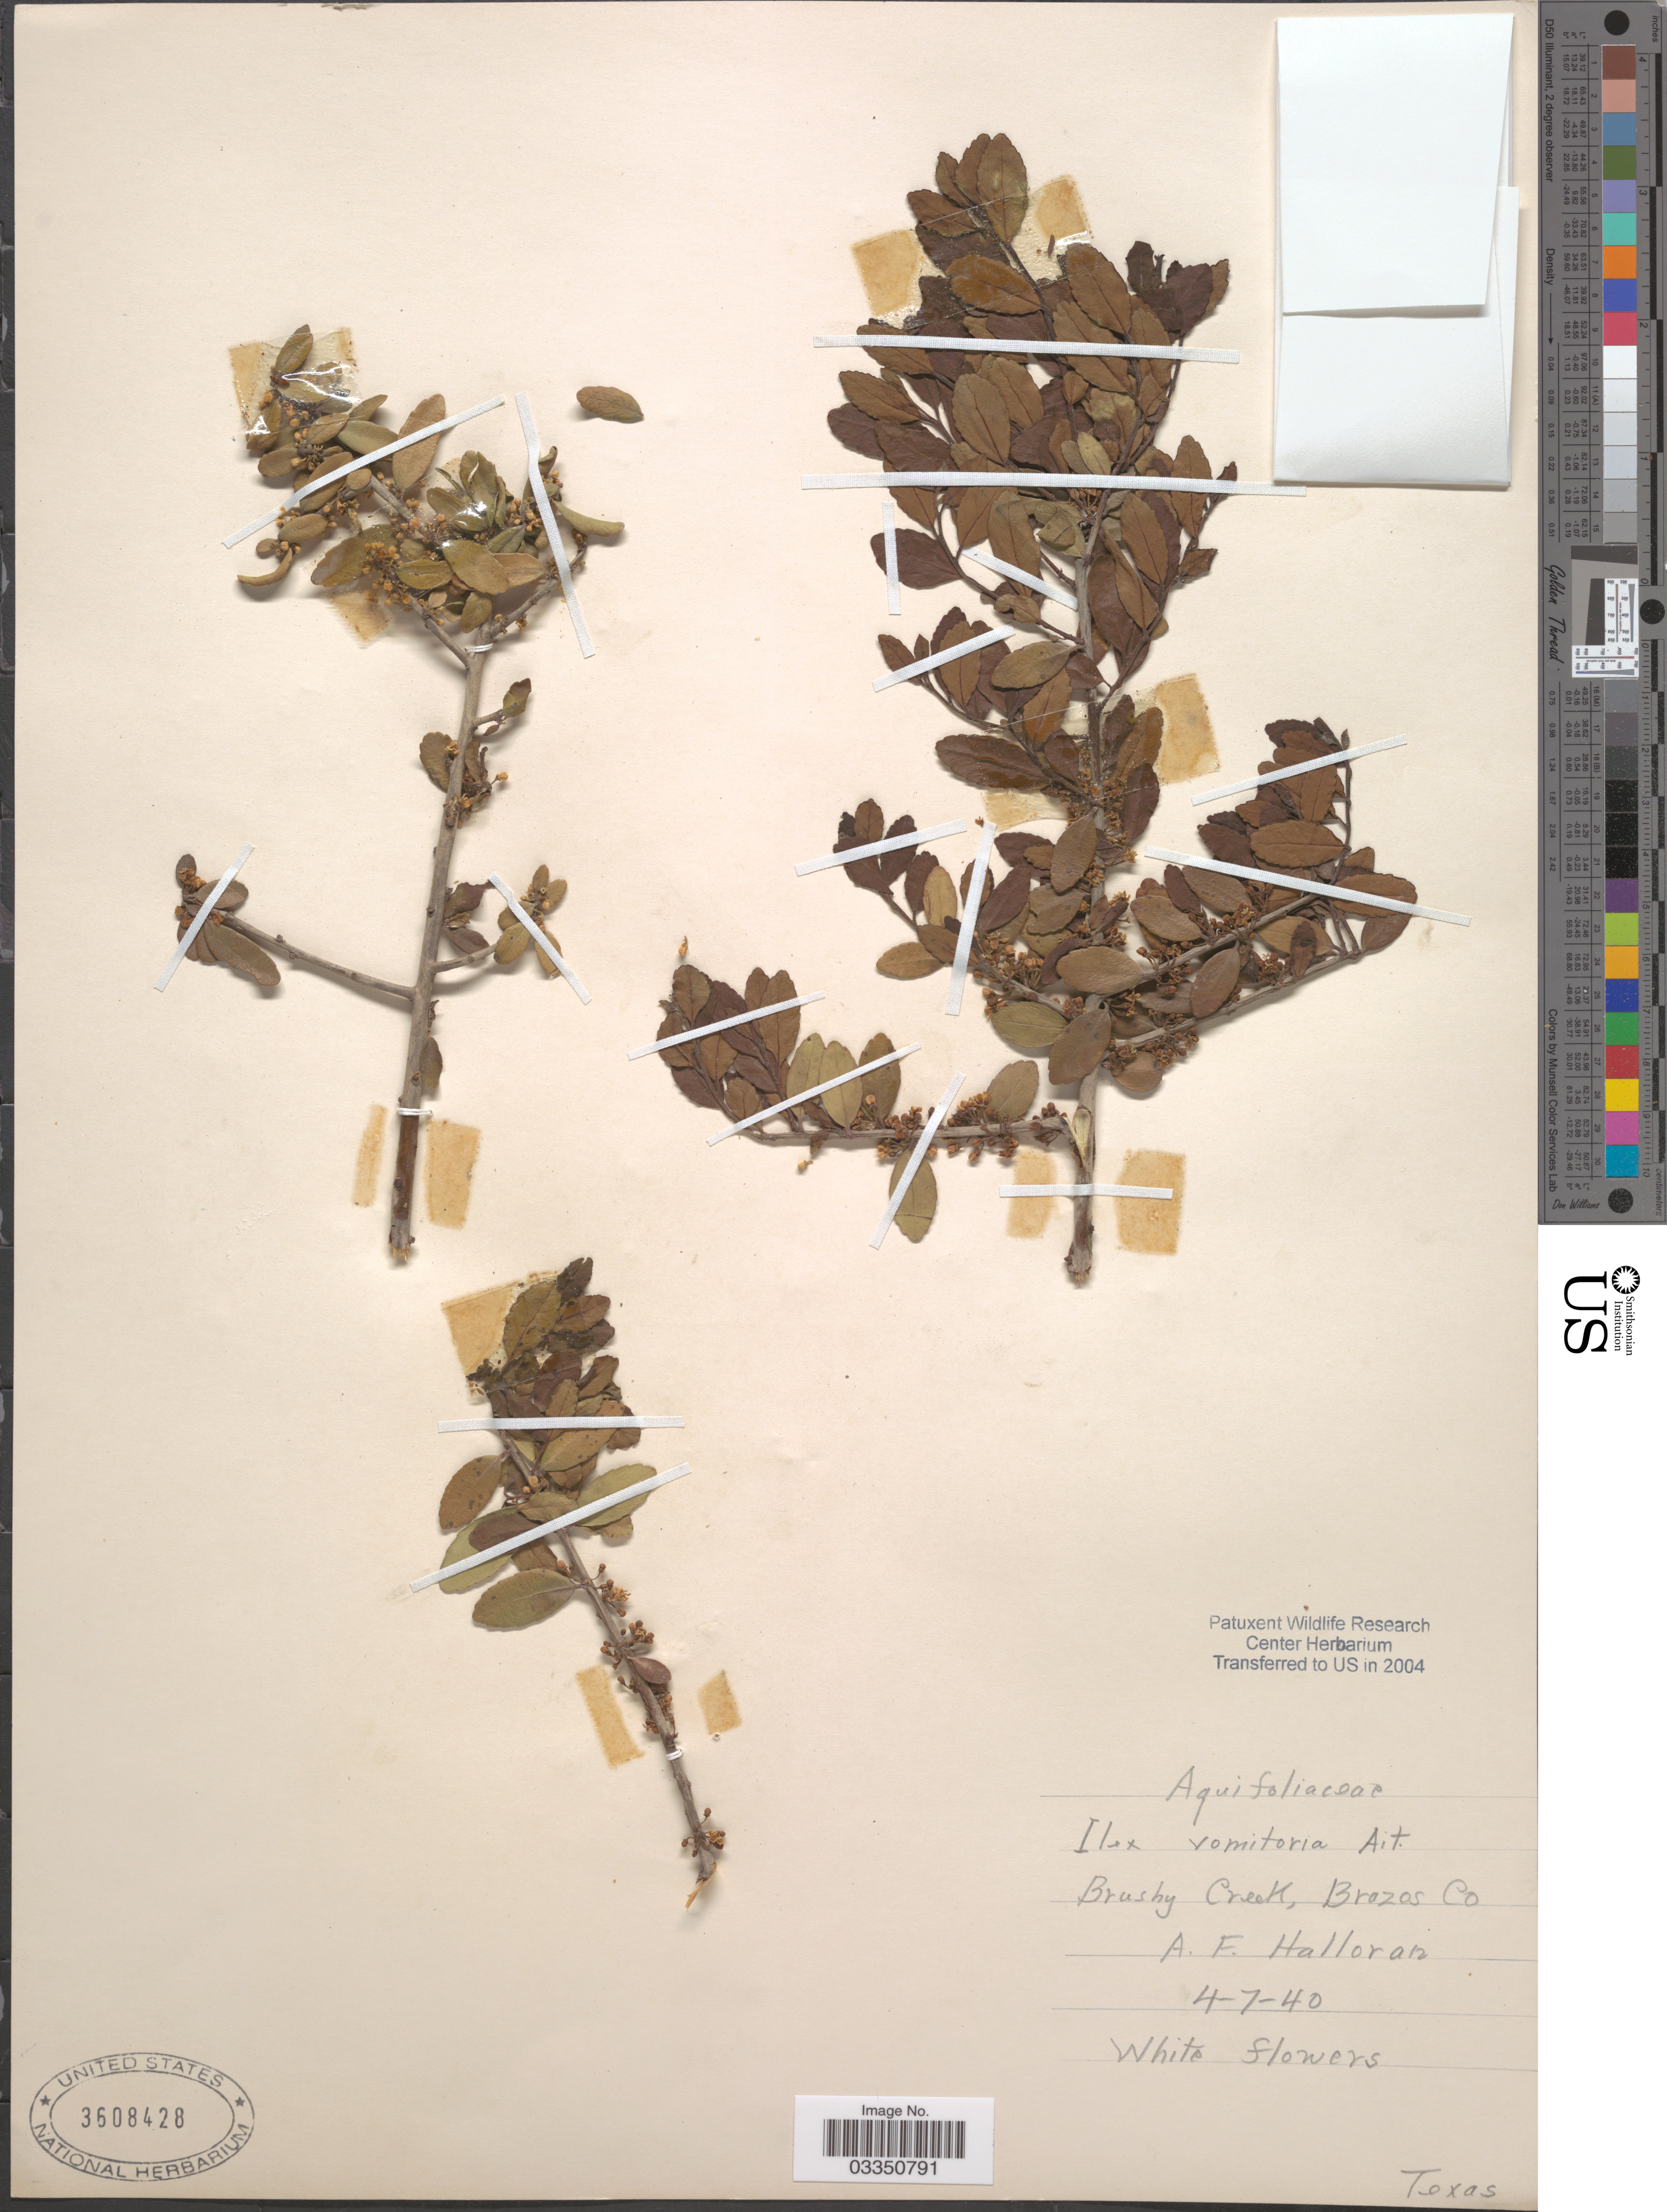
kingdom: Plantae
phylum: Tracheophyta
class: Magnoliopsida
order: Aquifoliales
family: Aquifoliaceae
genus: Ilex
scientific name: Ilex vomitoria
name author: Aiton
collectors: A. Halloran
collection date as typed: Transcribed d/m/y: 7/4/40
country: United States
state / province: Texas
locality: Brushy Creek, Brazos Co.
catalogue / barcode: US 3608428